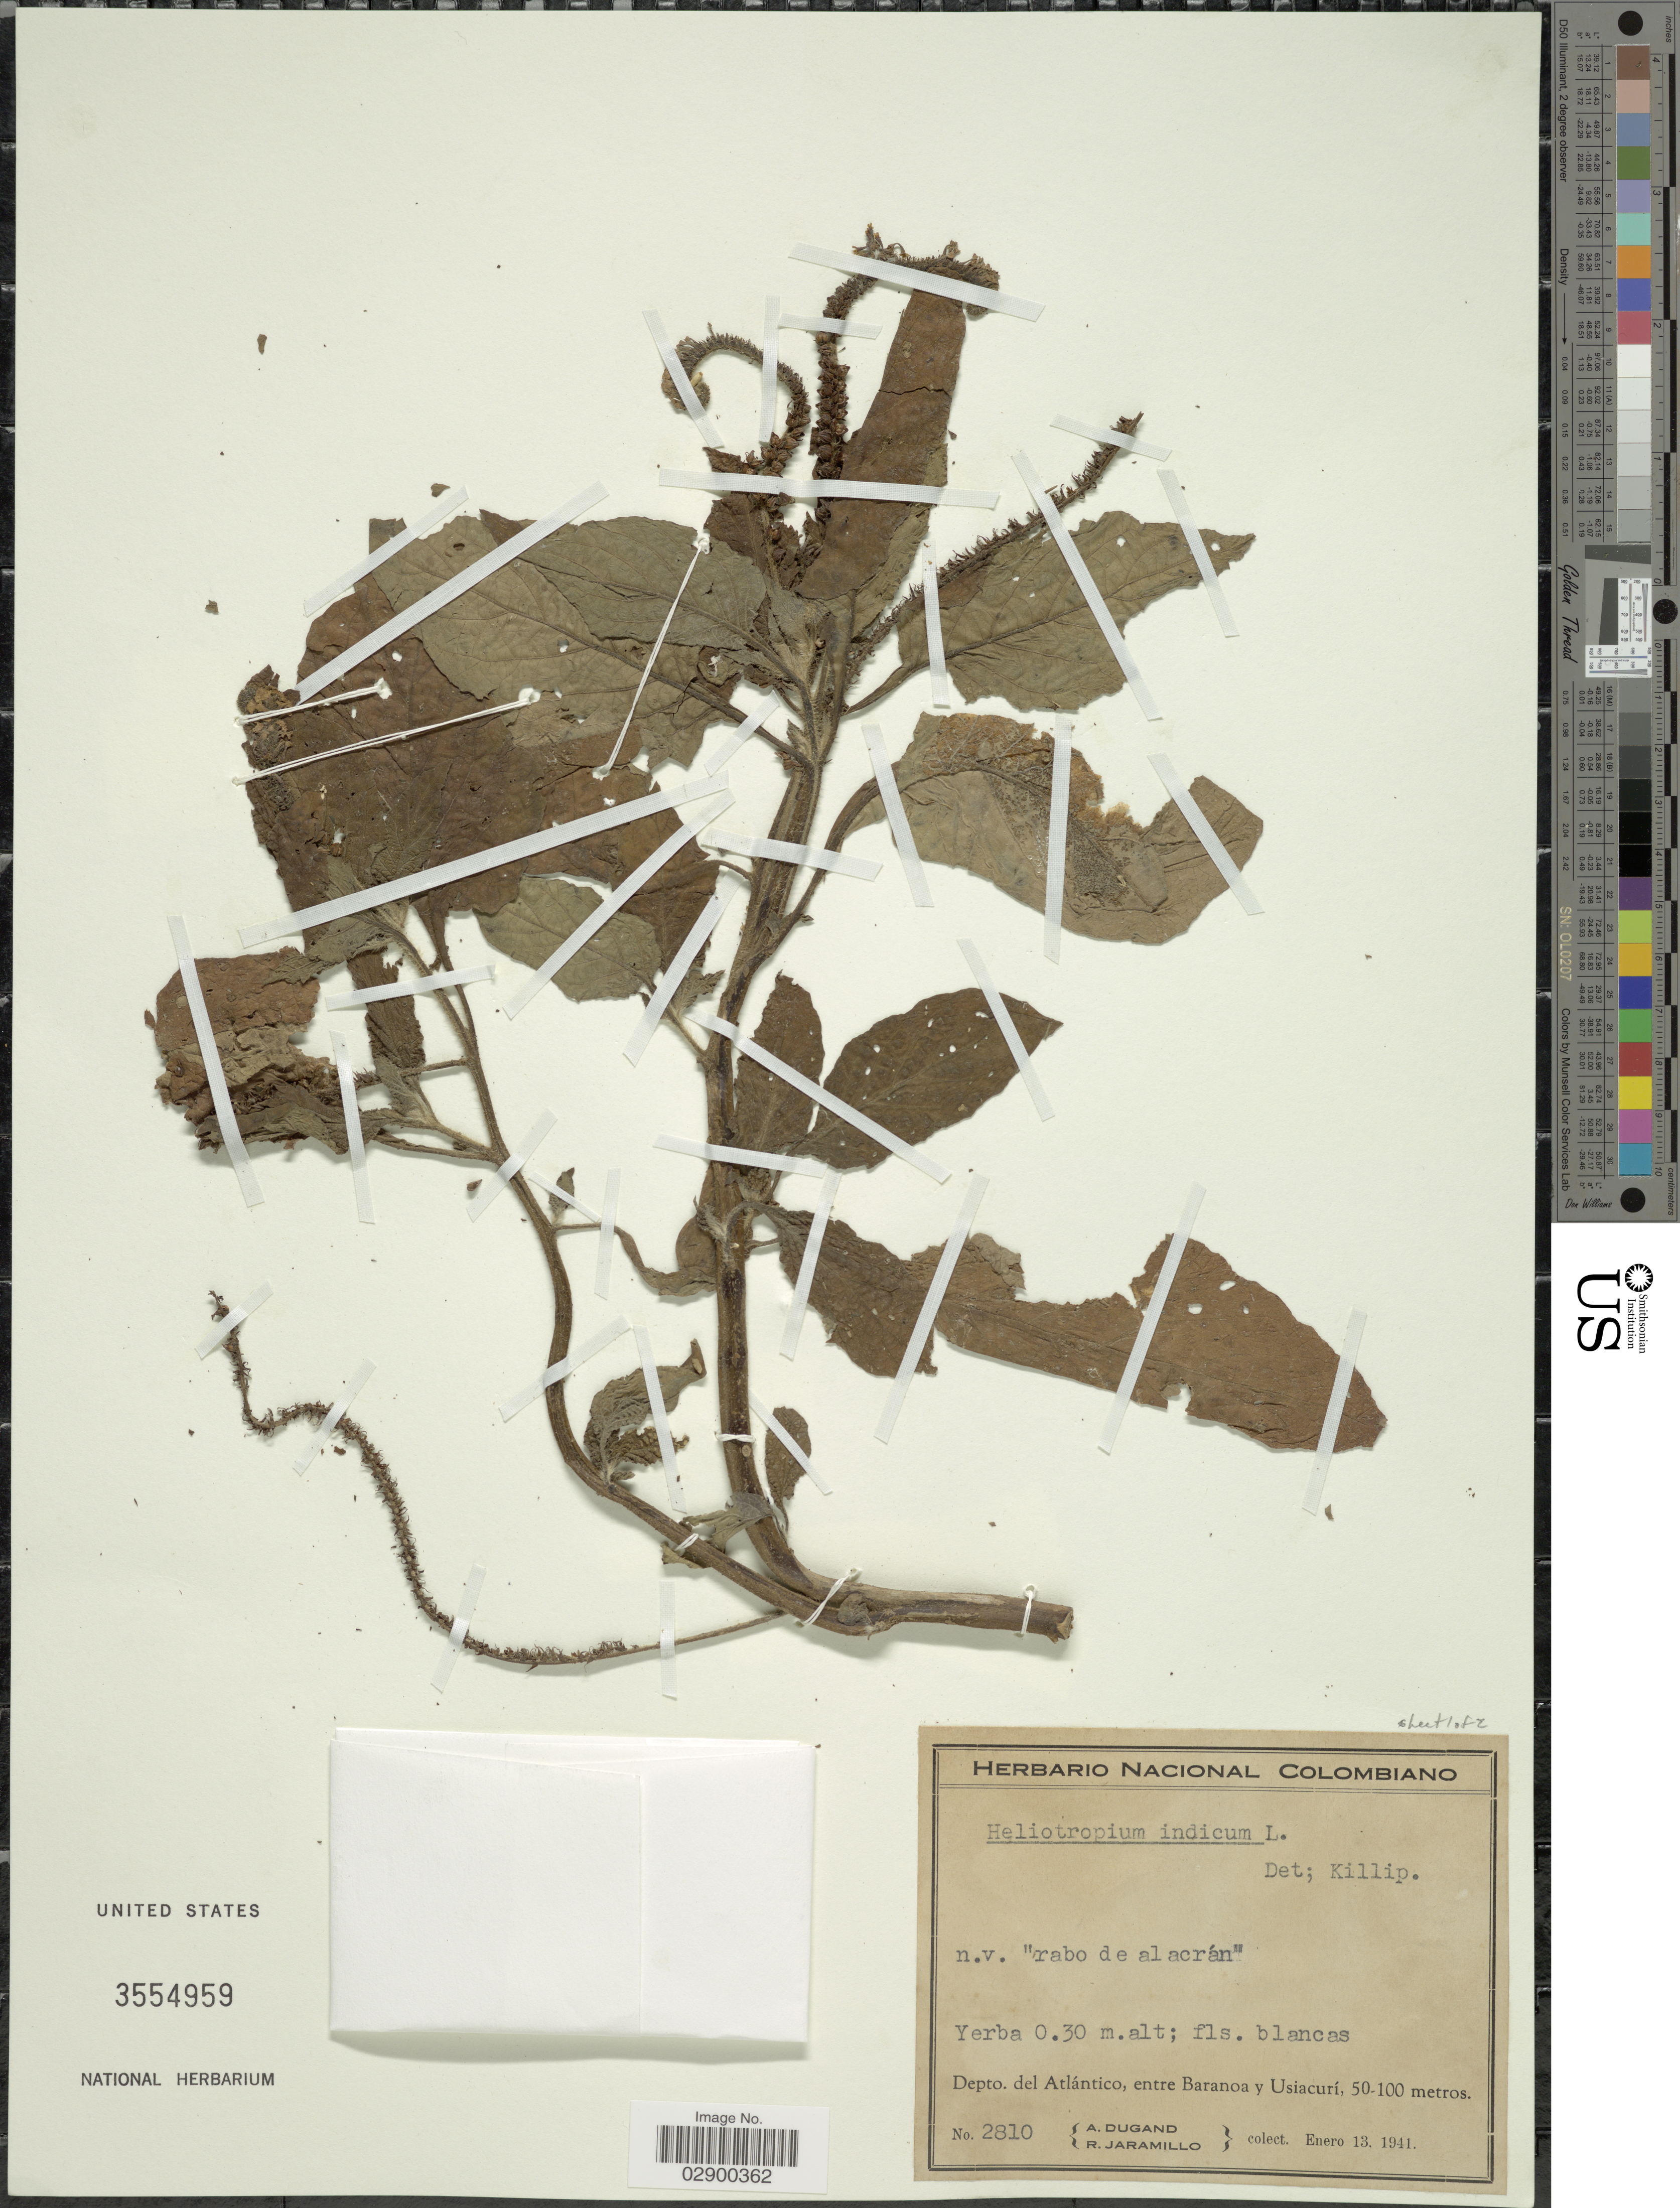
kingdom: Plantae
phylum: Tracheophyta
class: Magnoliopsida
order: Boraginales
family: Heliotropiaceae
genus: Heliotropium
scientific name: Heliotropium indicum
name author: L.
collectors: A. Dugand & R. Jaramillo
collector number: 2810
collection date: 1941-01-13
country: Colombia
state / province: Atlántico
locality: Depto. del Atlántico, entre Baranoa y Usiacurí.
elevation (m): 50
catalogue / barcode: US 3554959